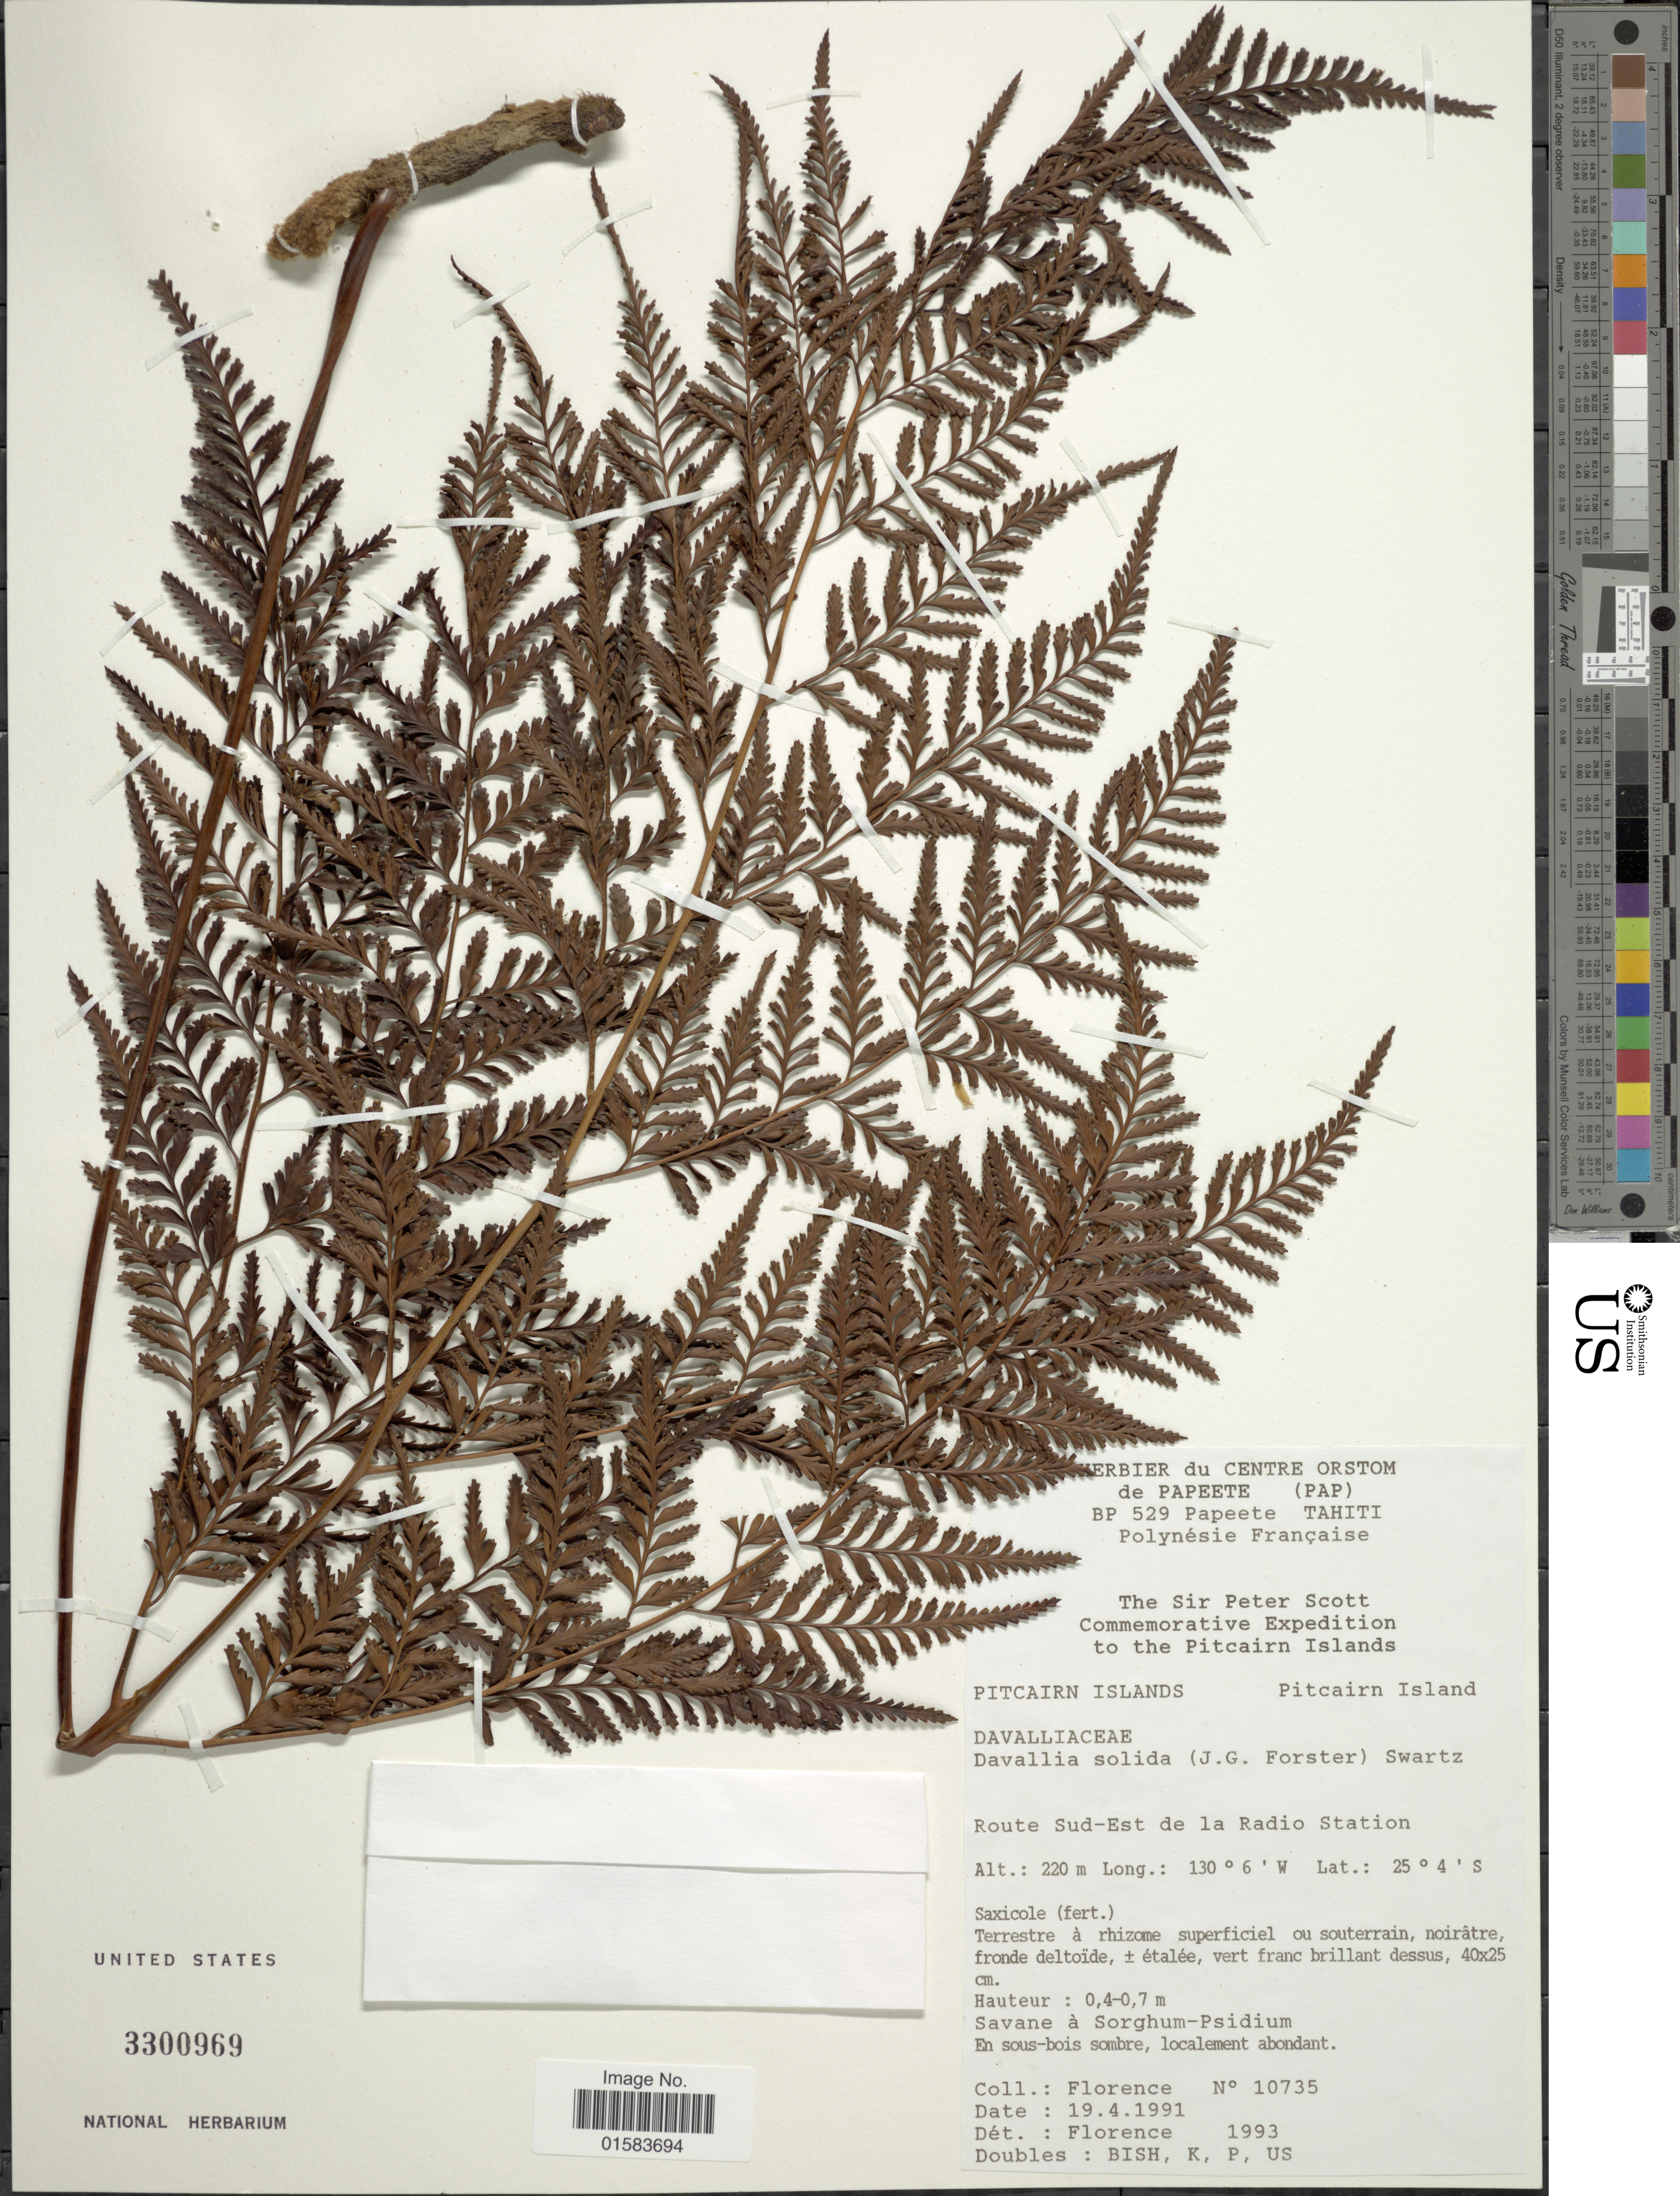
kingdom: Plantae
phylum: Tracheophyta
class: Polypodiopsida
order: Polypodiales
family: Davalliaceae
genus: Davallia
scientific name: Davallia solida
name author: (G. Forst.) Sw.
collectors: -. Florence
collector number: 10735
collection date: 1991-04-19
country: Pitcairn Islands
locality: Pitcairn Islands, Route Sud-est de la Radio Station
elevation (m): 220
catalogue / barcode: US 3300969